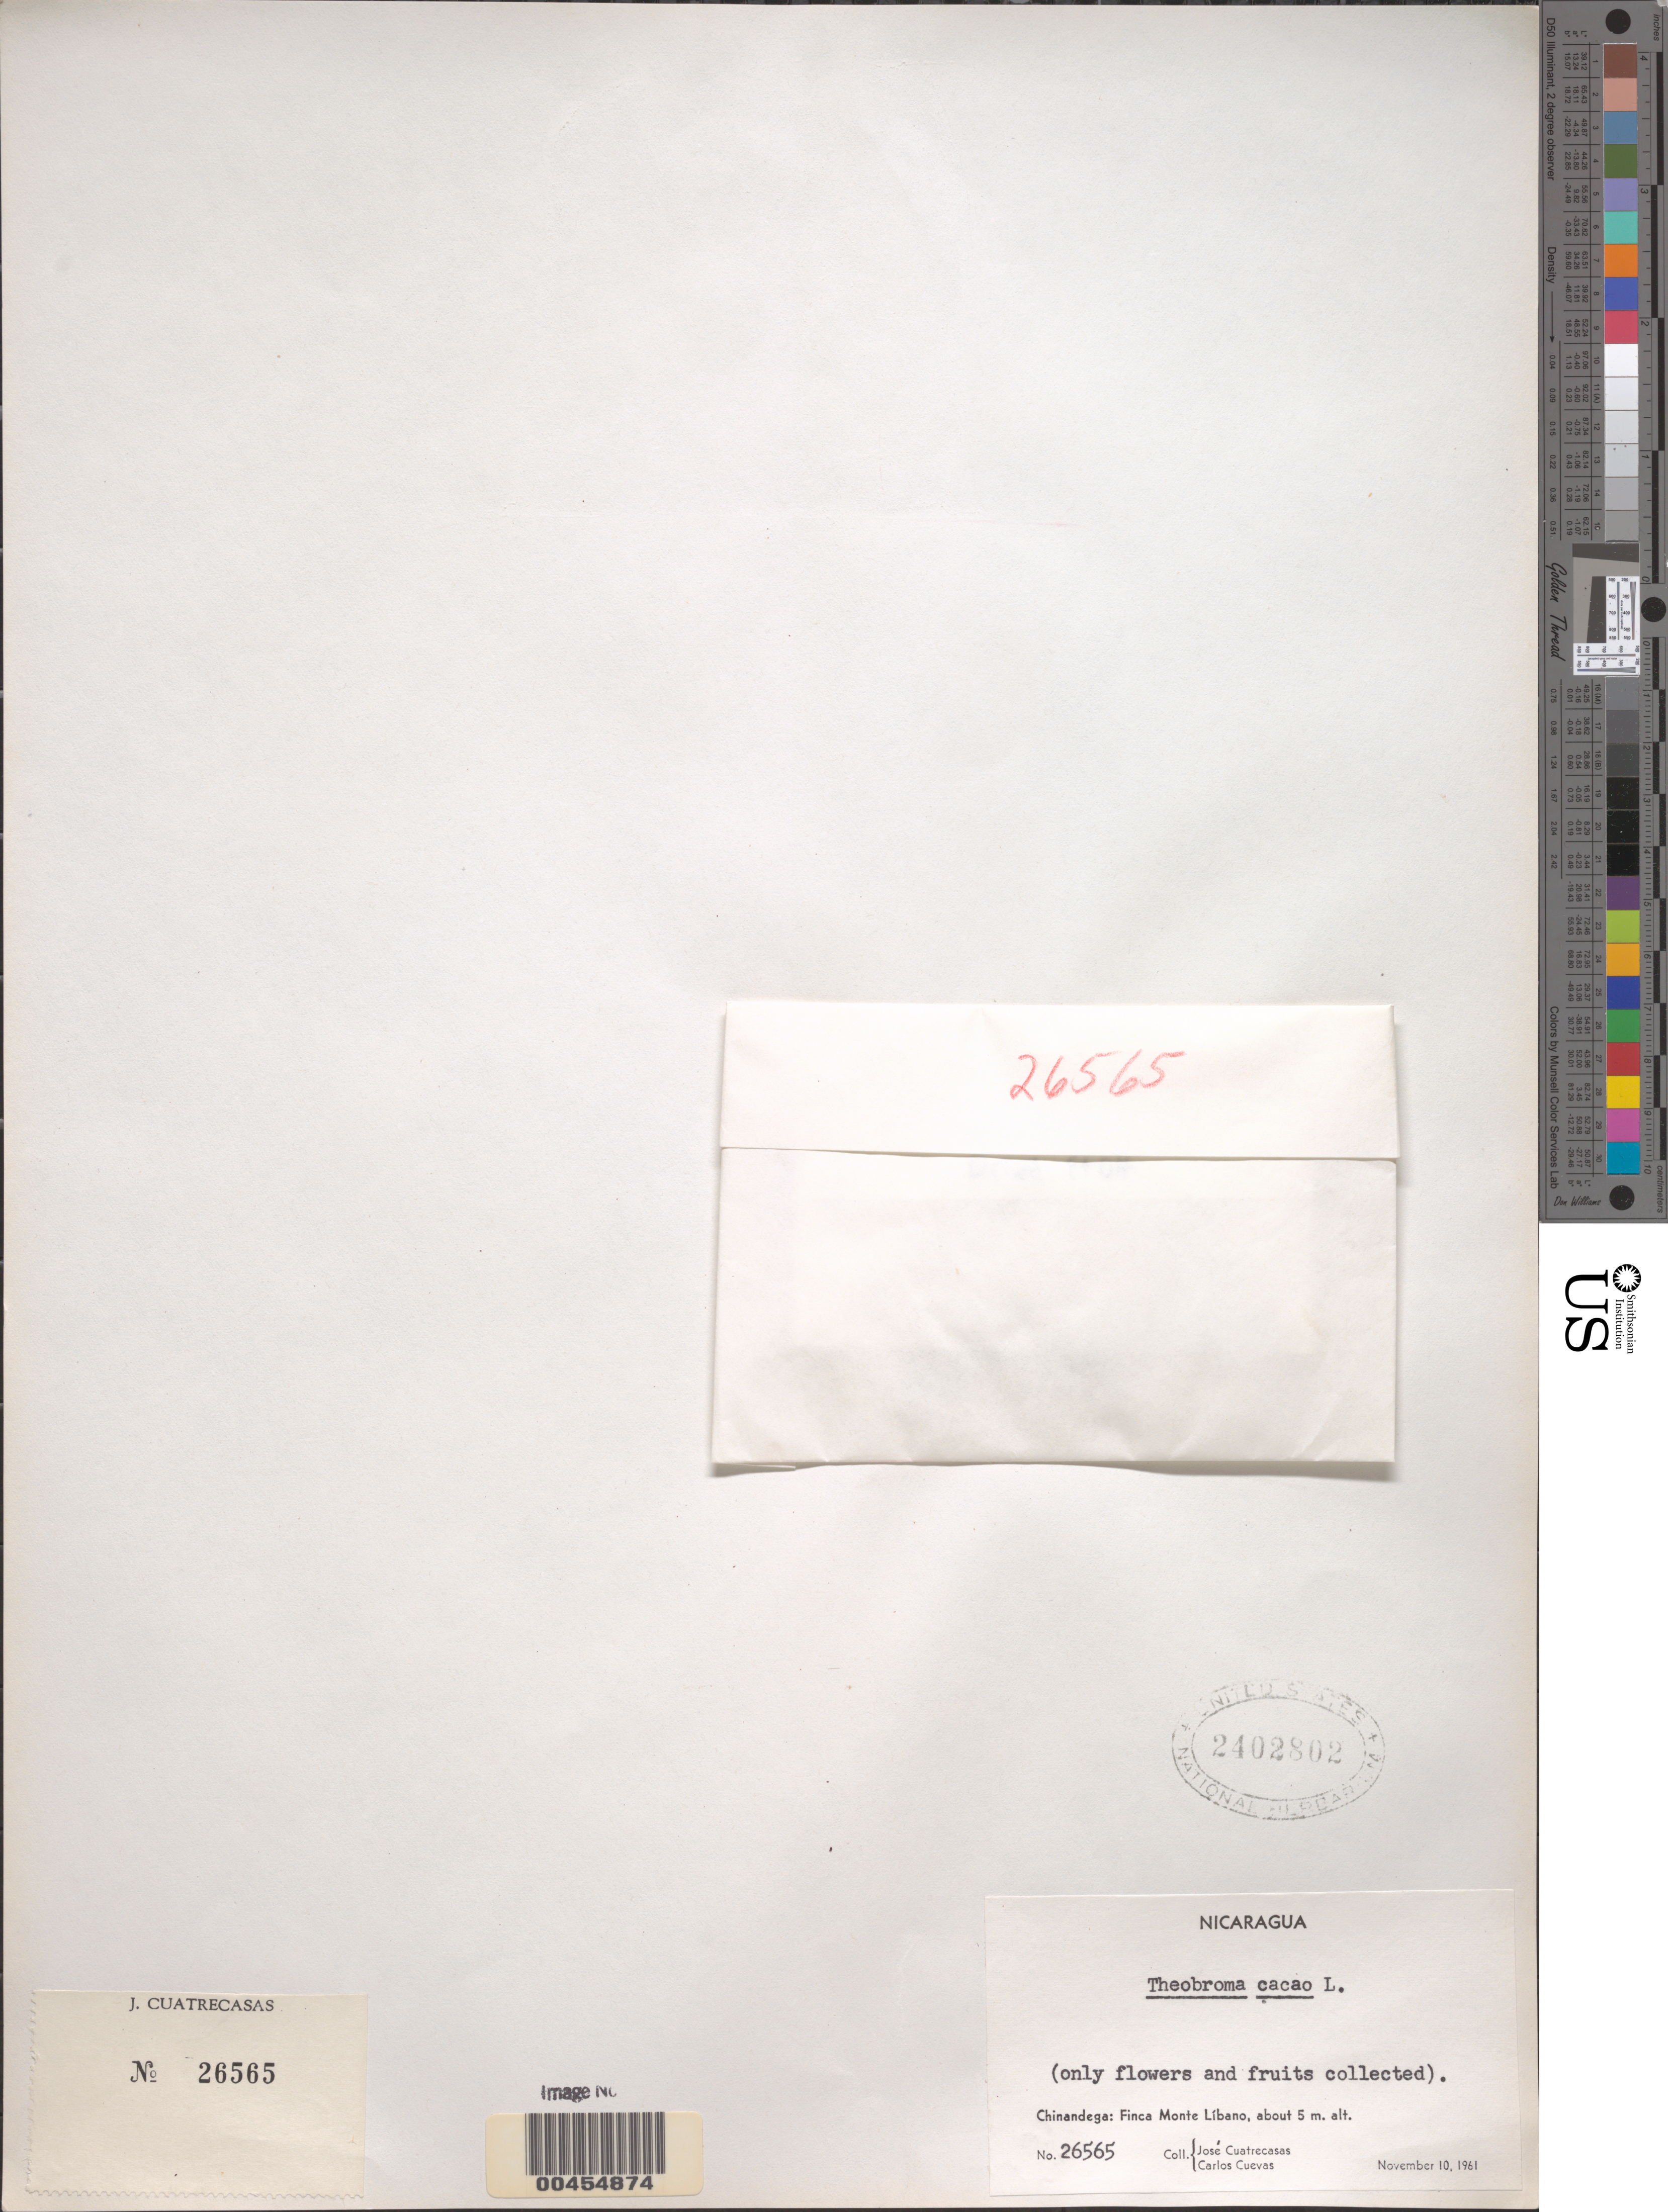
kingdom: Plantae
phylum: Tracheophyta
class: Magnoliopsida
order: Malvales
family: Malvaceae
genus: Theobroma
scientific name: Theobroma cacao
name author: L.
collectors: J. Cuatrecasas & C. Cuevas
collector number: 26565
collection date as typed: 10 Nov 1961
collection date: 1961-11-10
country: Nicaragua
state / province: Chinandega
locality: Finca Monte Libano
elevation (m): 5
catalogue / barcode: US 2402802